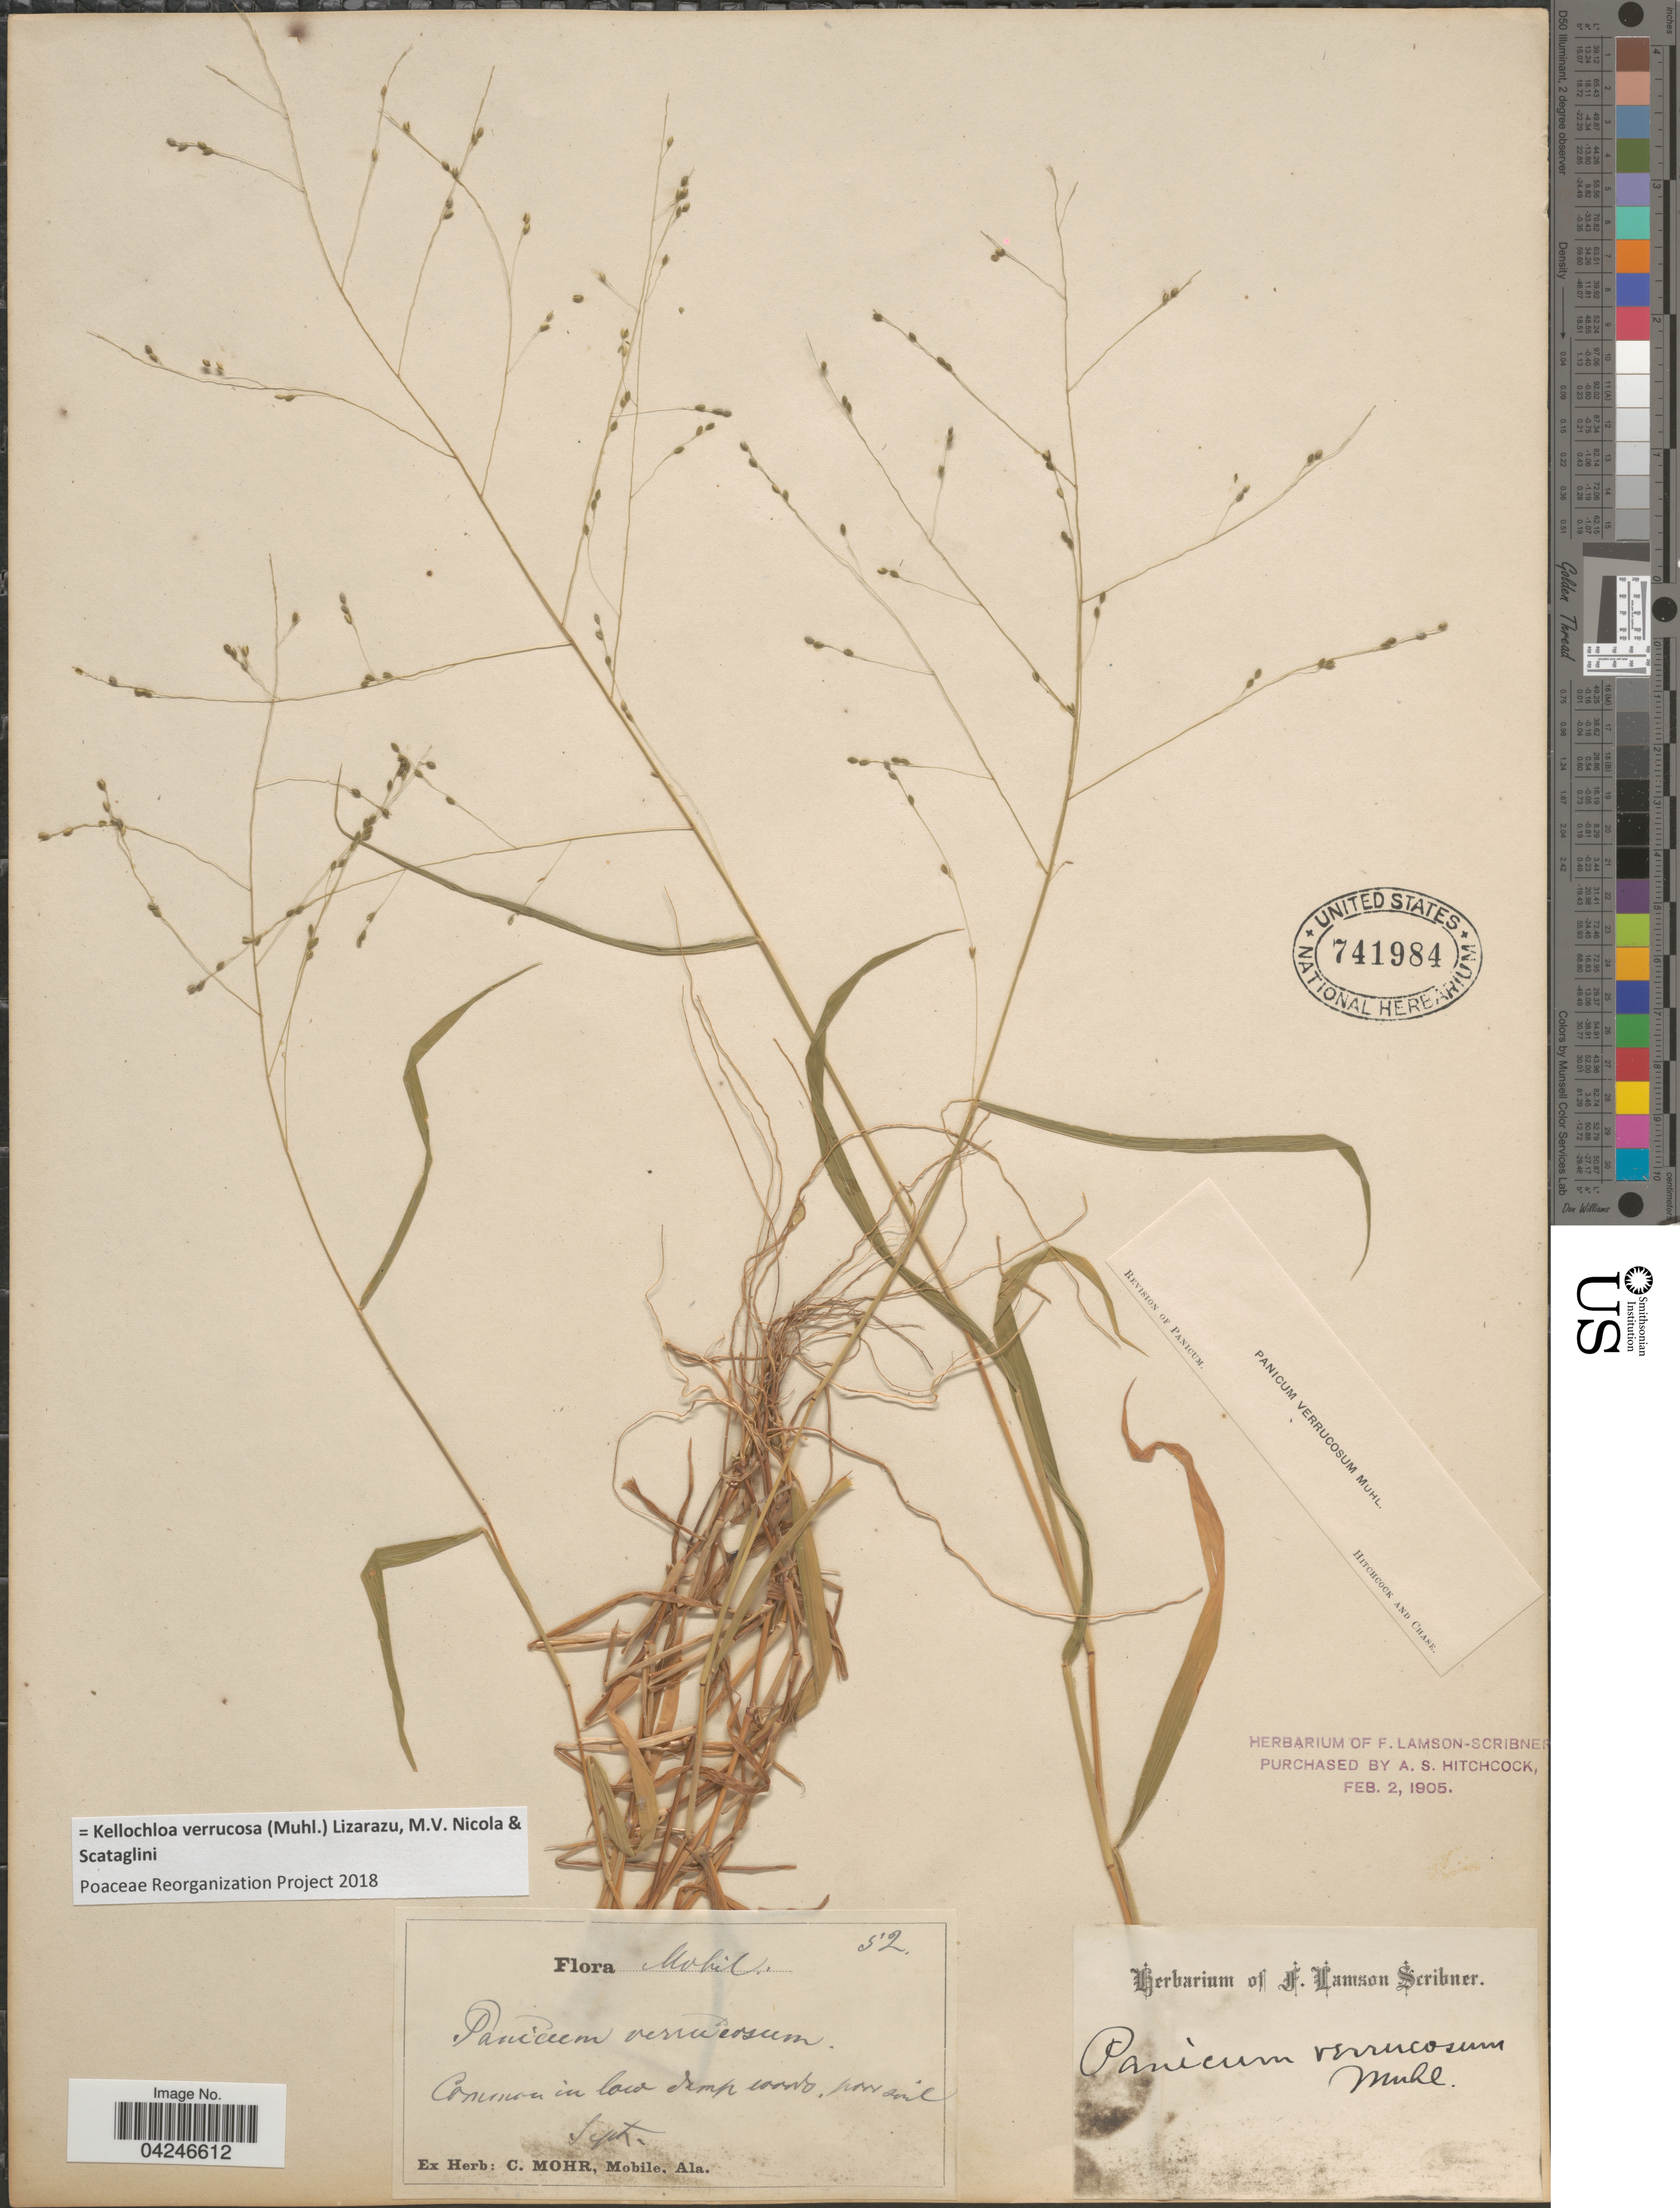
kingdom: Plantae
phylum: Tracheophyta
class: Liliopsida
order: Poales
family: Poaceae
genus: Kellochloa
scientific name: Kellochloa verrucosa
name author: (Muhl.) Lizarazu et al.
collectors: ex herb. C. Mohr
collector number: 52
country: United States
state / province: Alabama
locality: Mobile.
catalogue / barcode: US 741984